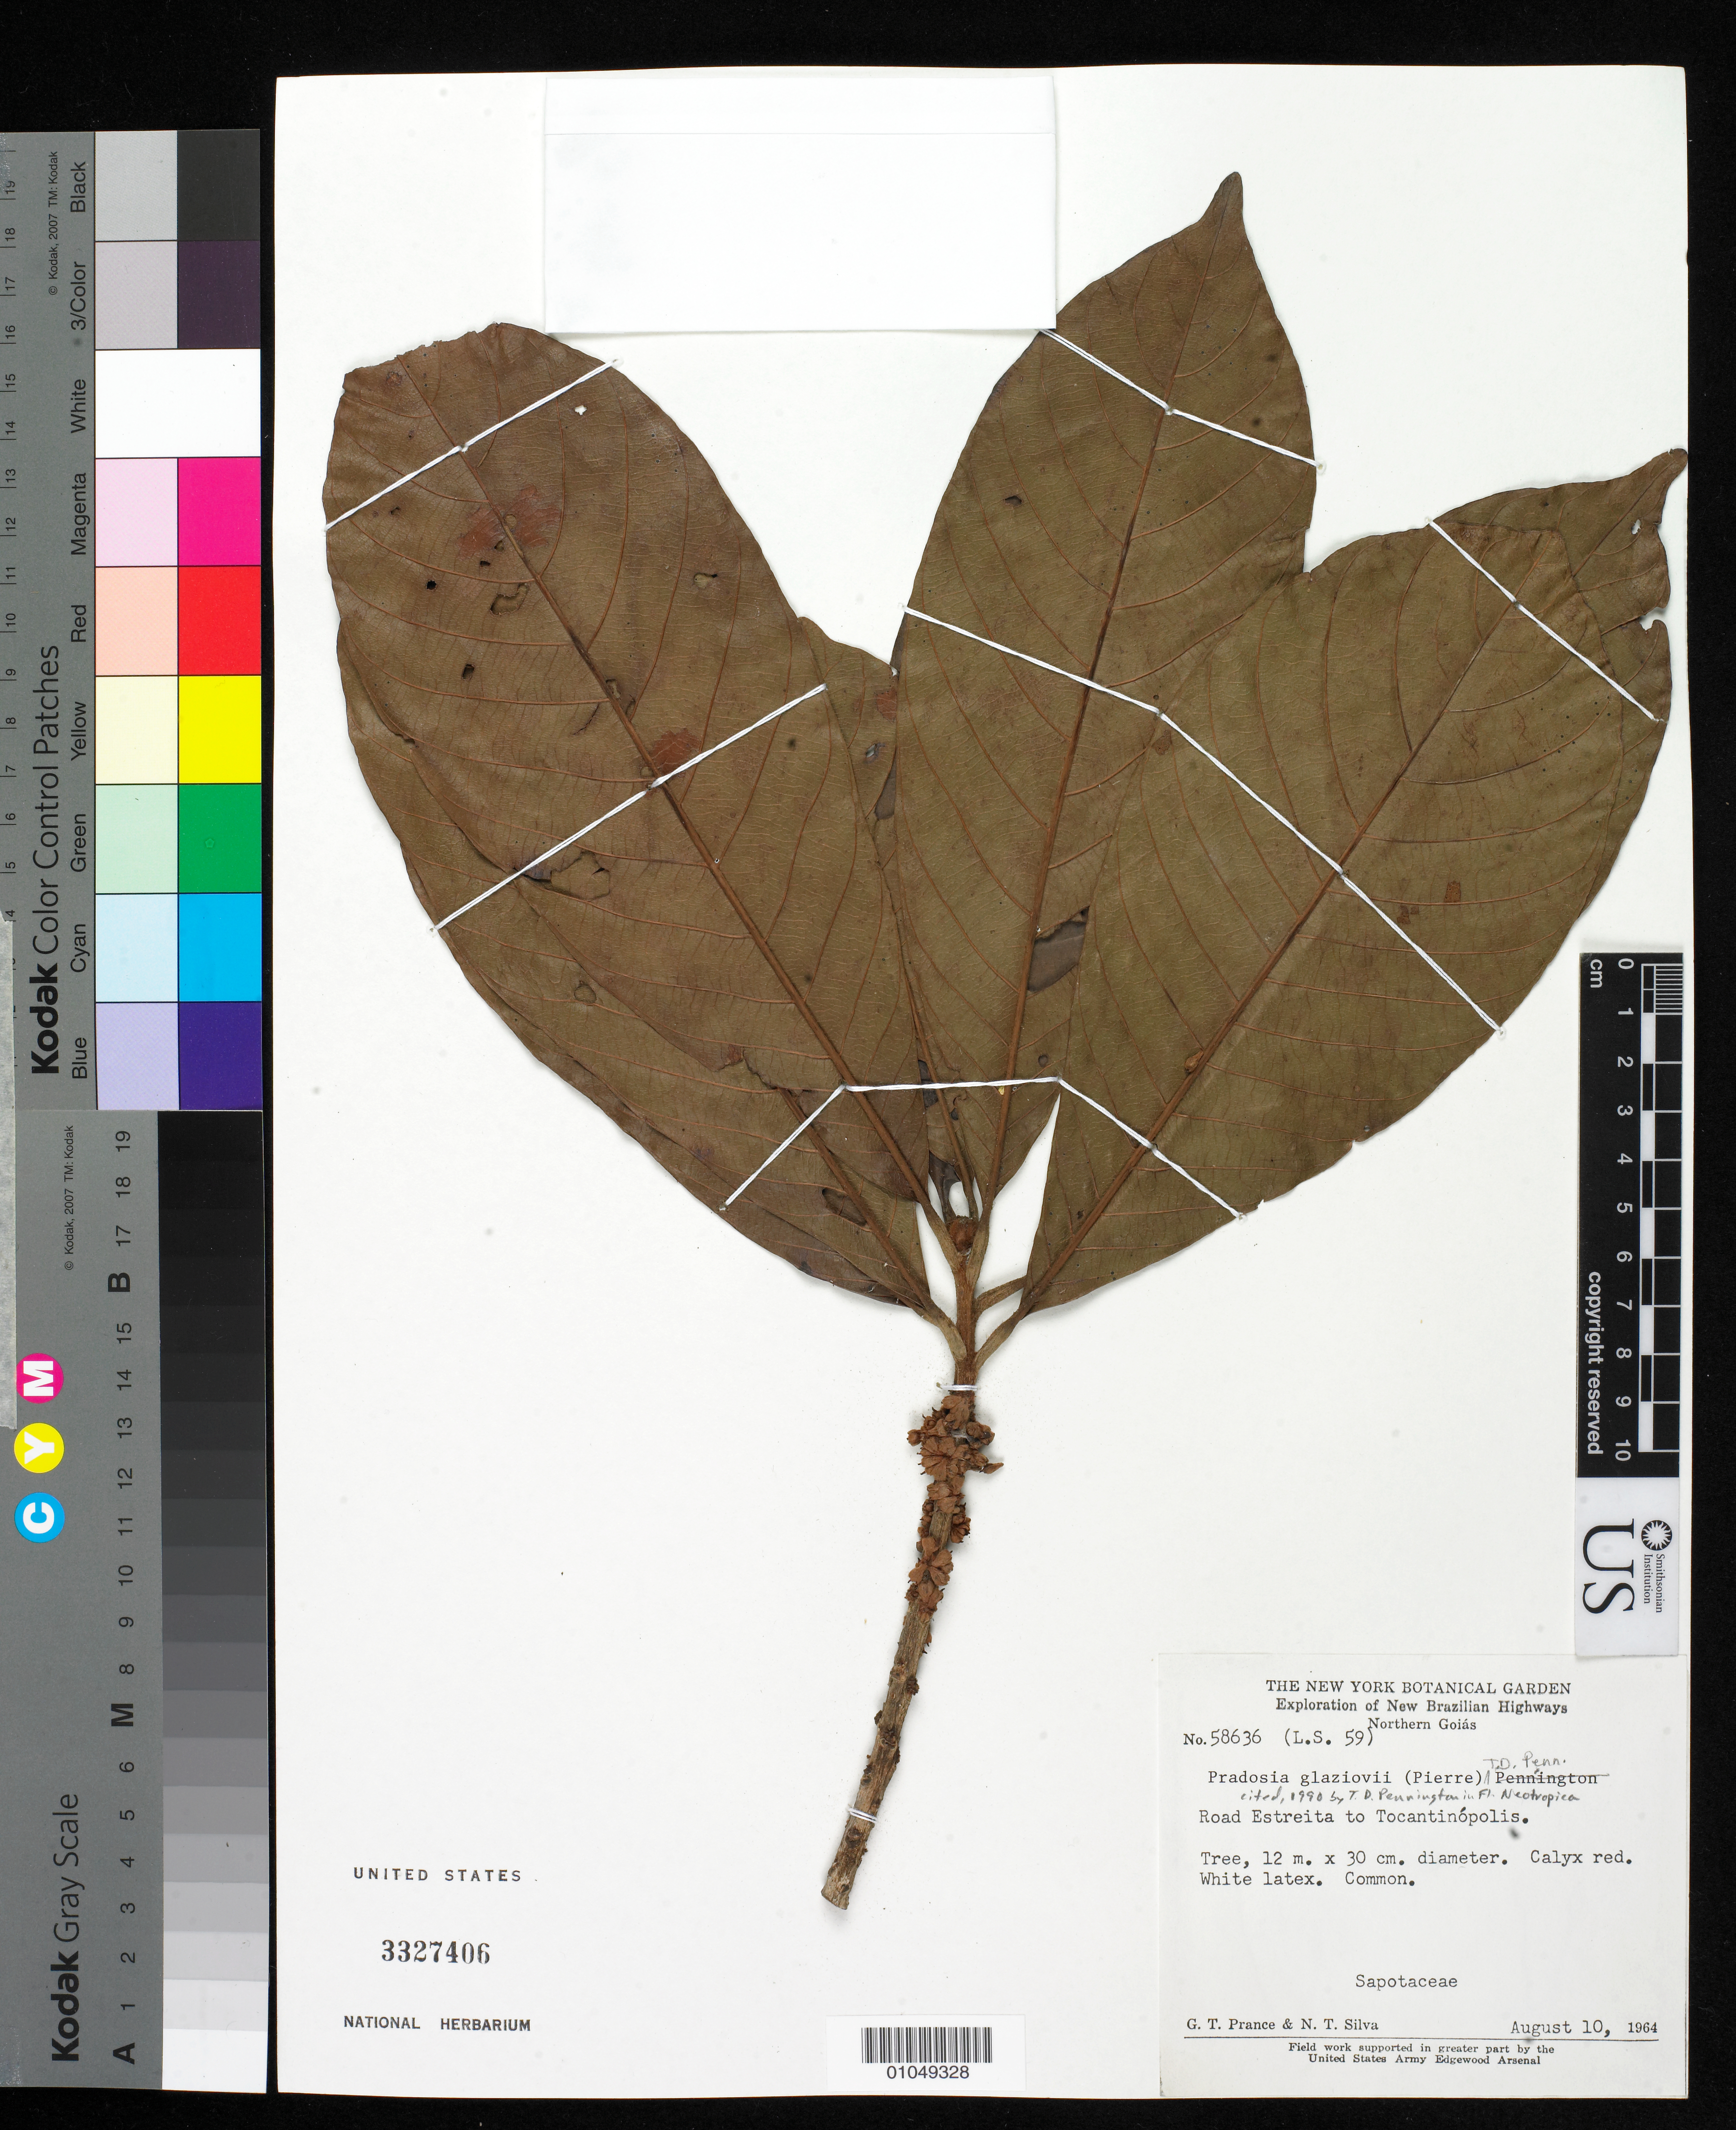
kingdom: Plantae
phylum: Tracheophyta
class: Magnoliopsida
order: Ericales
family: Sapotaceae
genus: Pradosia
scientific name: Pradosia glaziovii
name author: (Pierre) T.D. Penn.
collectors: G. T. Prance & N. T. Silva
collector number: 58636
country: Brazil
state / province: Goiás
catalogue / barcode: US 3327406